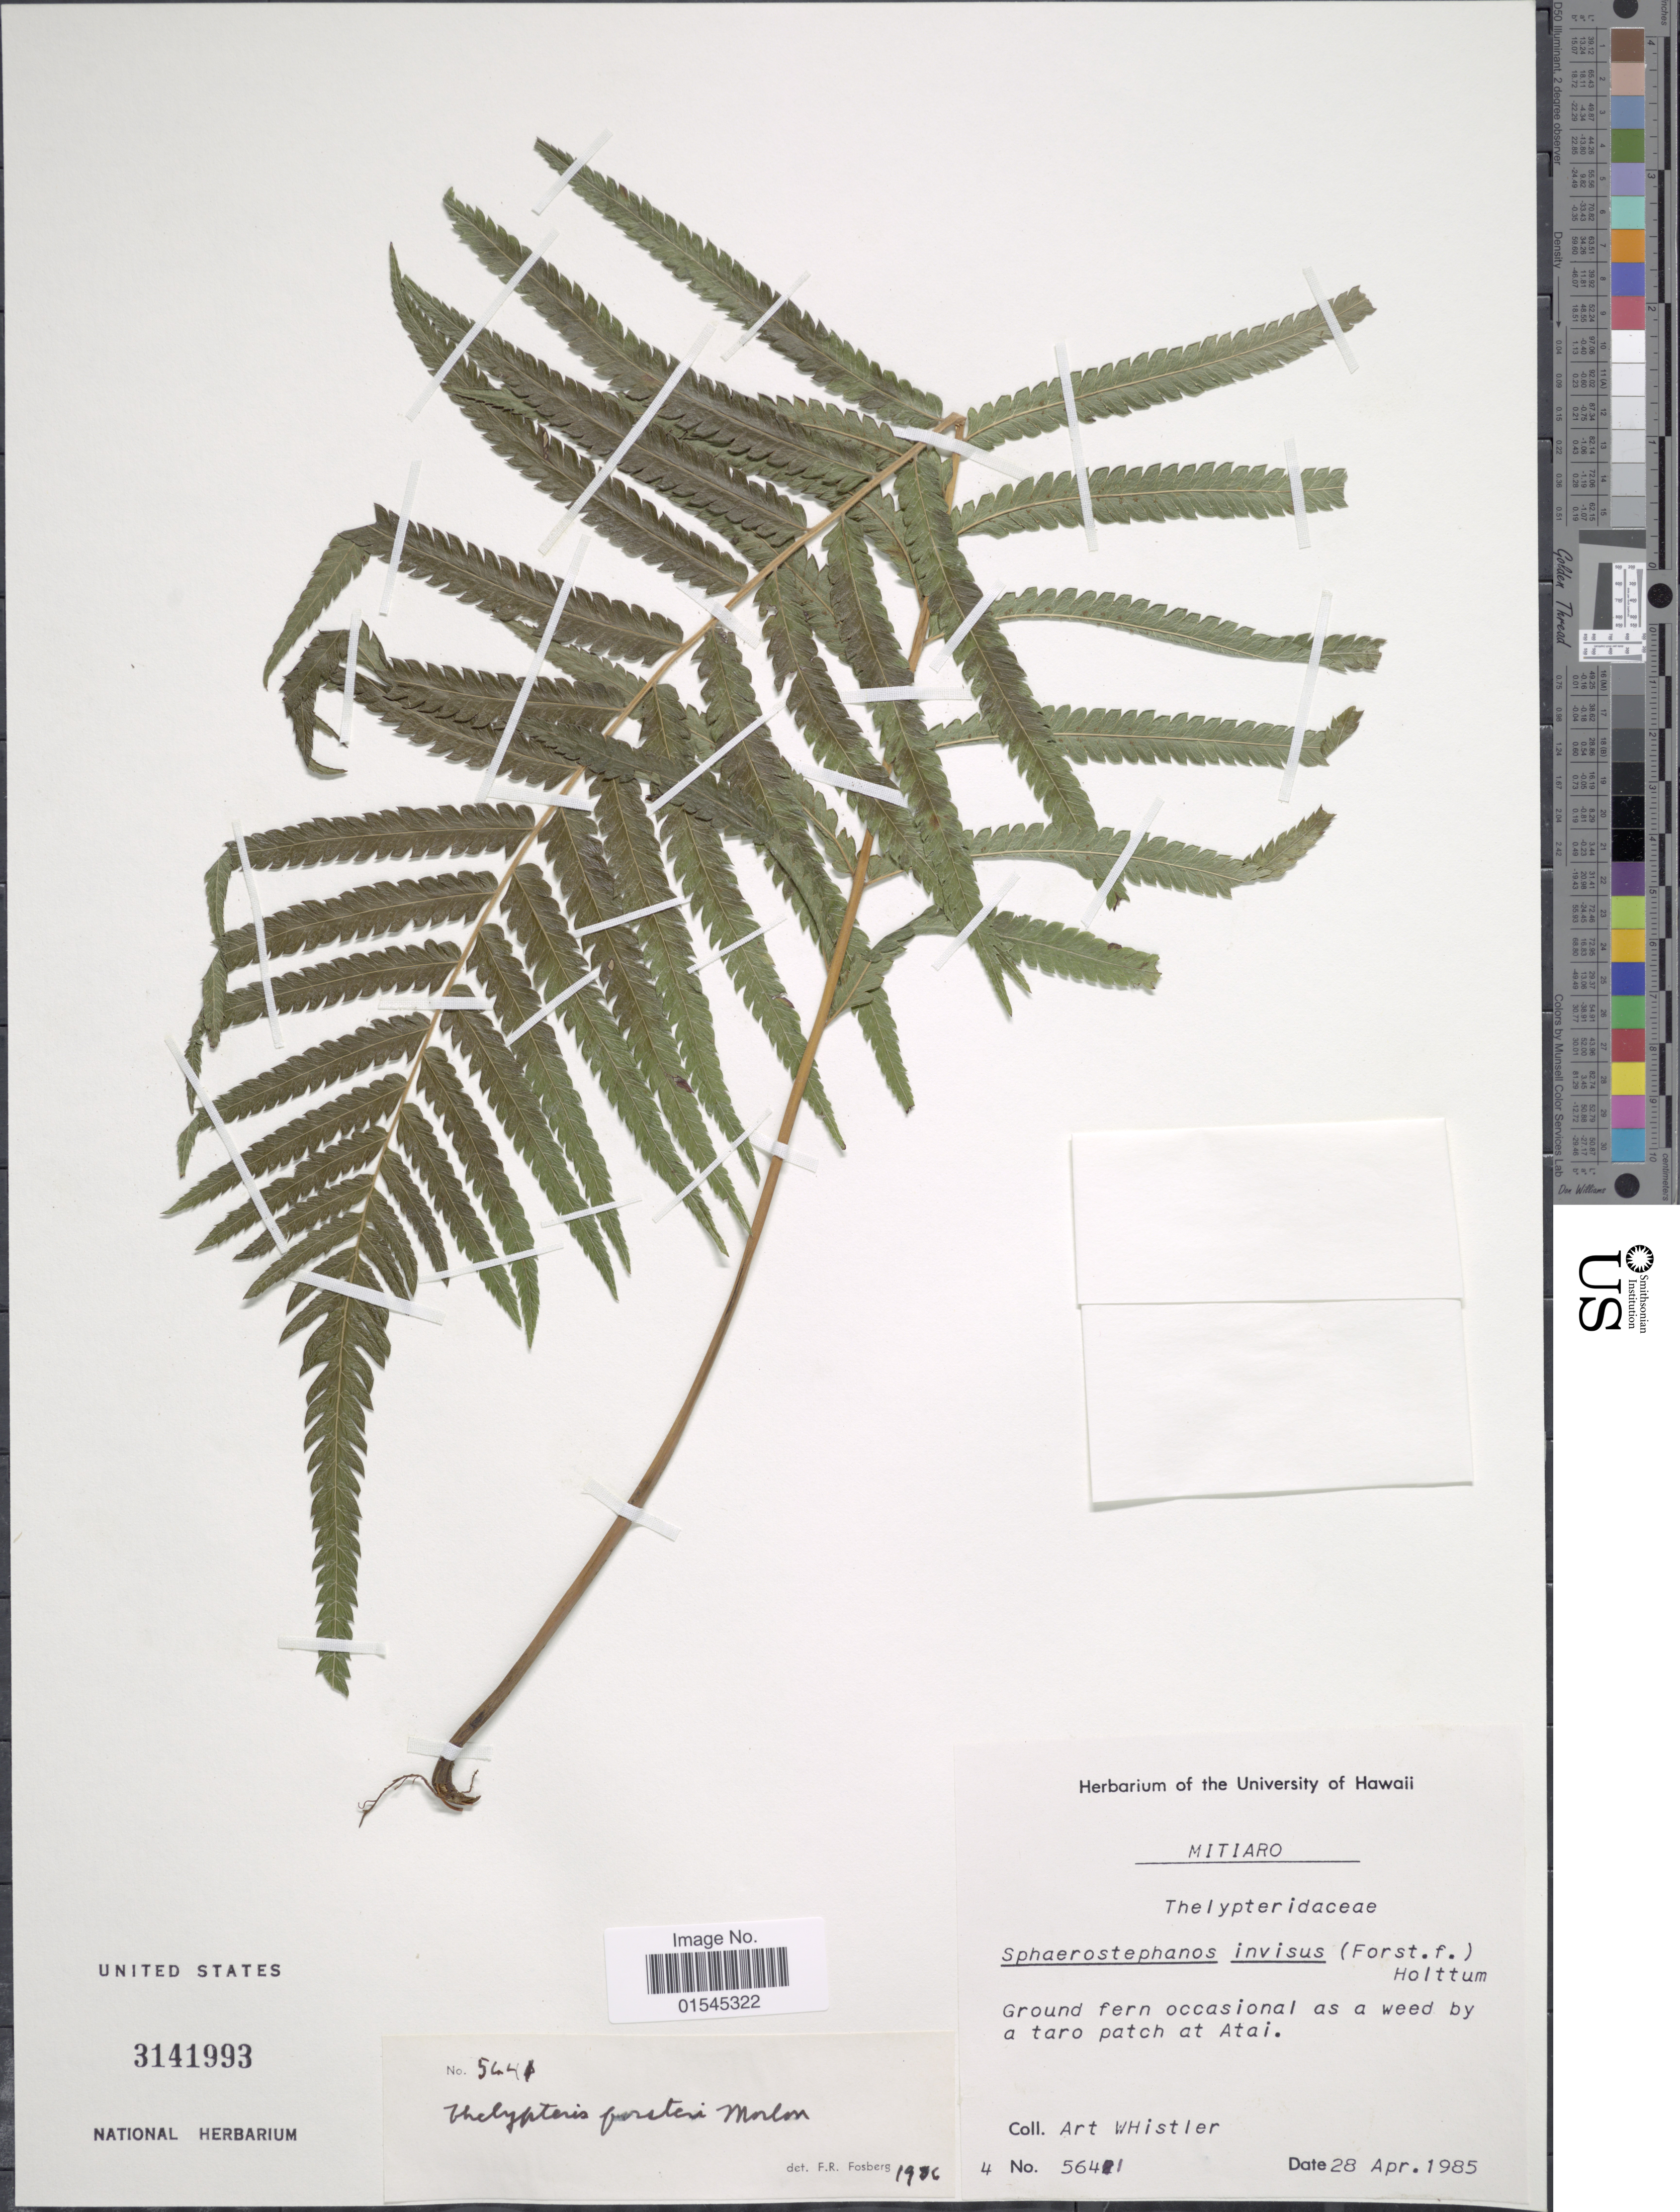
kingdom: Plantae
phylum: Tracheophyta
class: Polypodiopsida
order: Polypodiales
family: Thelypteridaceae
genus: Sphaerostephanos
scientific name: Sphaerostephanos invisus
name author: (G. Forst.) Holttum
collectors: A. Whistler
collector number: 5641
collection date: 1985-04-28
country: Cook Islands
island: Mitiaro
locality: Ground fern occasional as a weed by a taro patch at Atai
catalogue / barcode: US 3141993